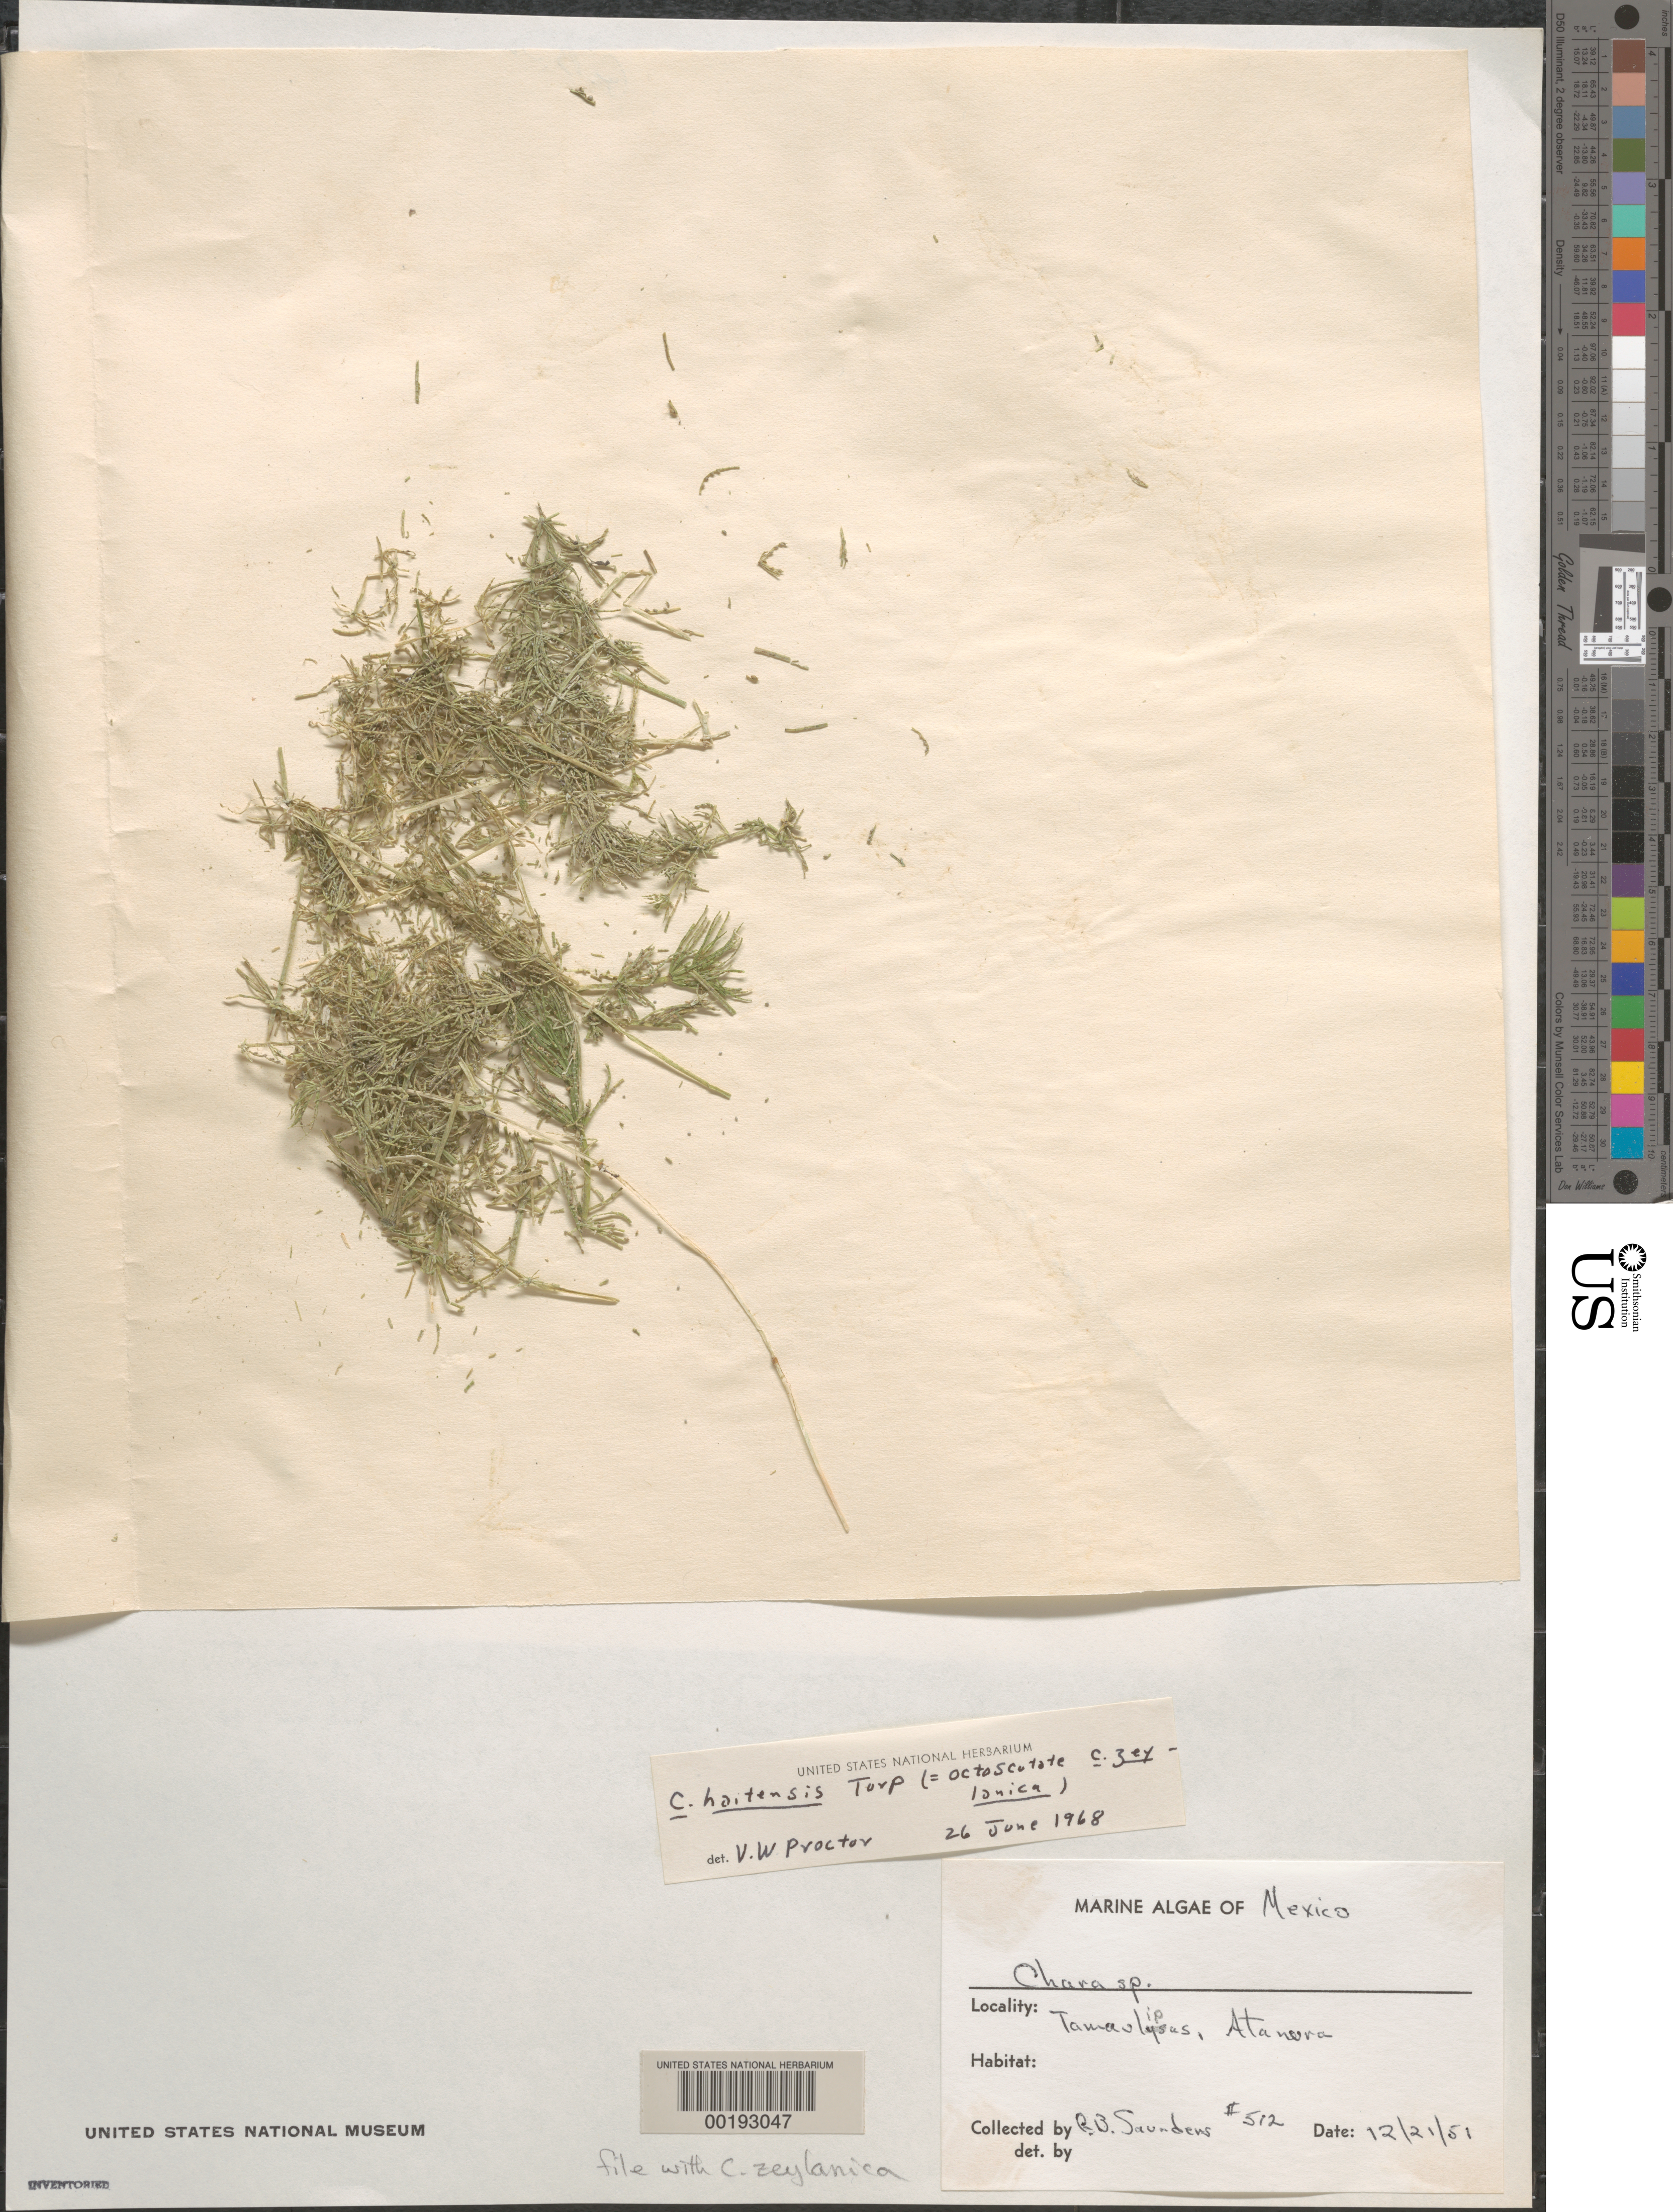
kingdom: Plantae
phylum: Charophyta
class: Charophyceae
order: Charales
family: Characeae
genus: Chara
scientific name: Chara zeylanica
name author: J.G. Klein ex Willd.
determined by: Proctor, V. W.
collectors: A. Saunders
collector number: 512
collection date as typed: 21 Dec 1951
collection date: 1951-12-21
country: Mexico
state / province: Tamaulipas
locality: Atanura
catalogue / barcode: US 42502